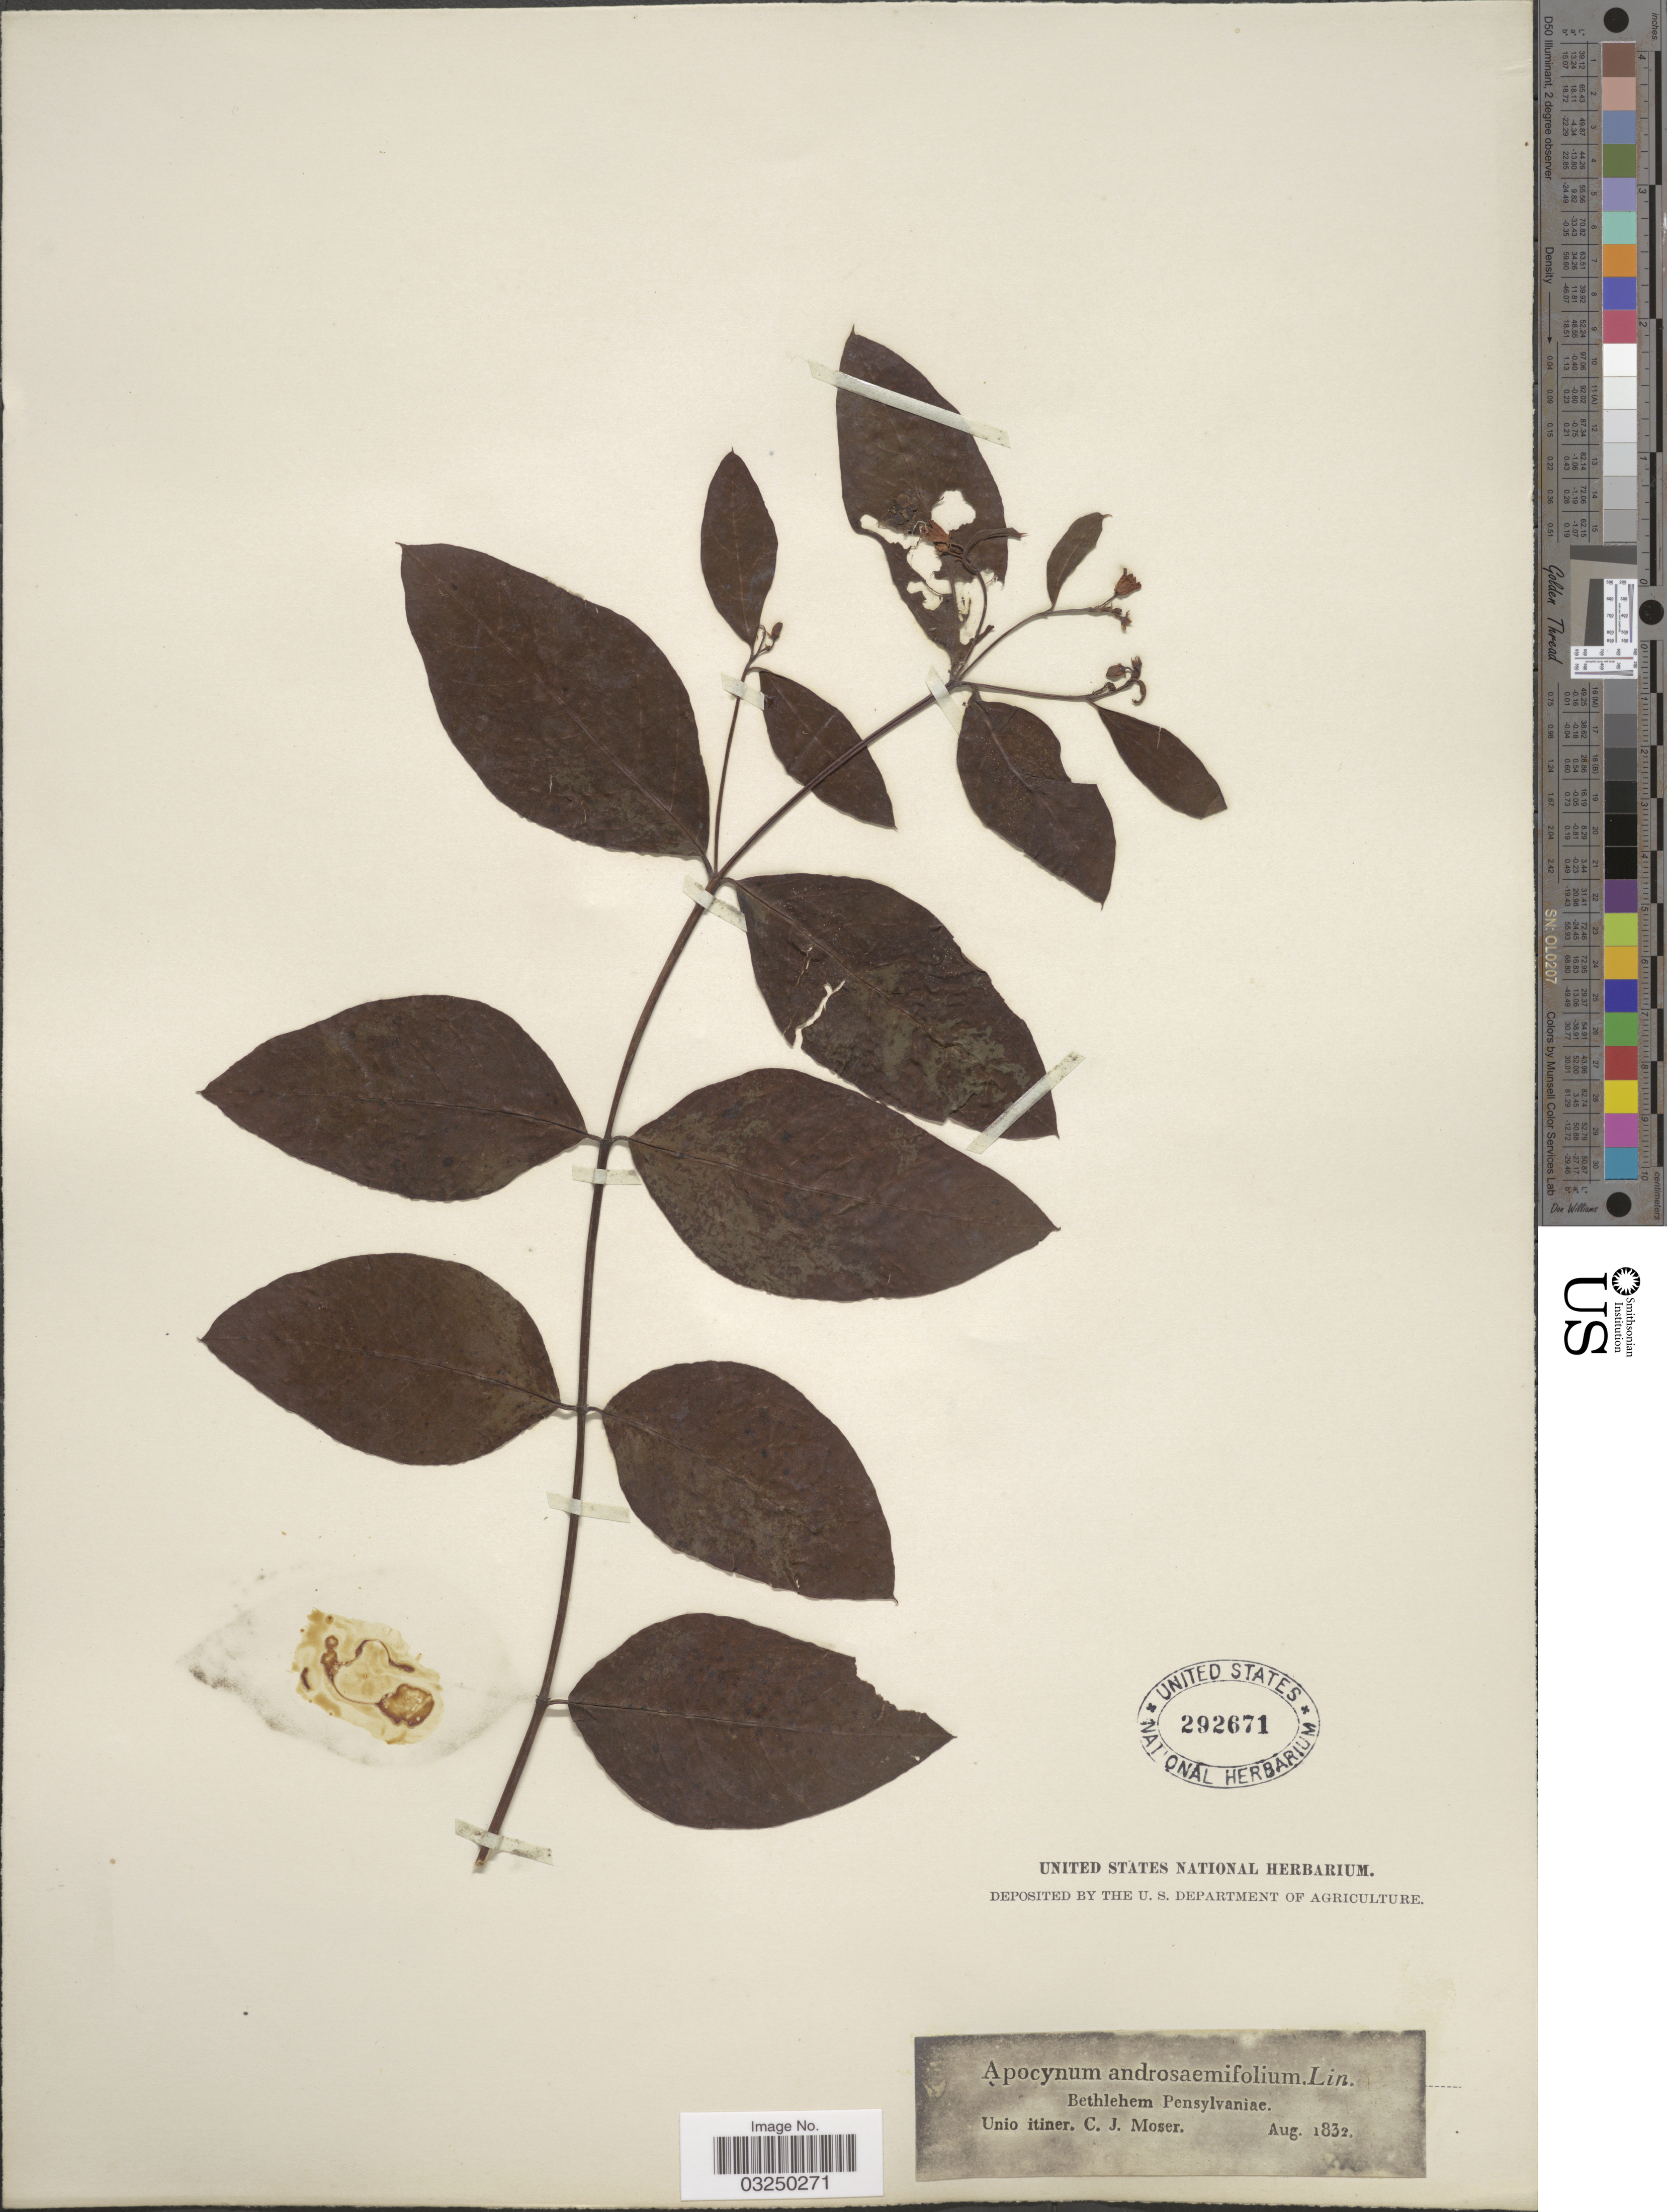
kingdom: Plantae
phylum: Tracheophyta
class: Magnoliopsida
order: Gentianales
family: Apocynaceae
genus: Apocynum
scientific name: Apocynum sp.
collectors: C. Moser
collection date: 1832-08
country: United States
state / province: Pennsylvania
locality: Bethlehem.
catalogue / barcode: US 292671